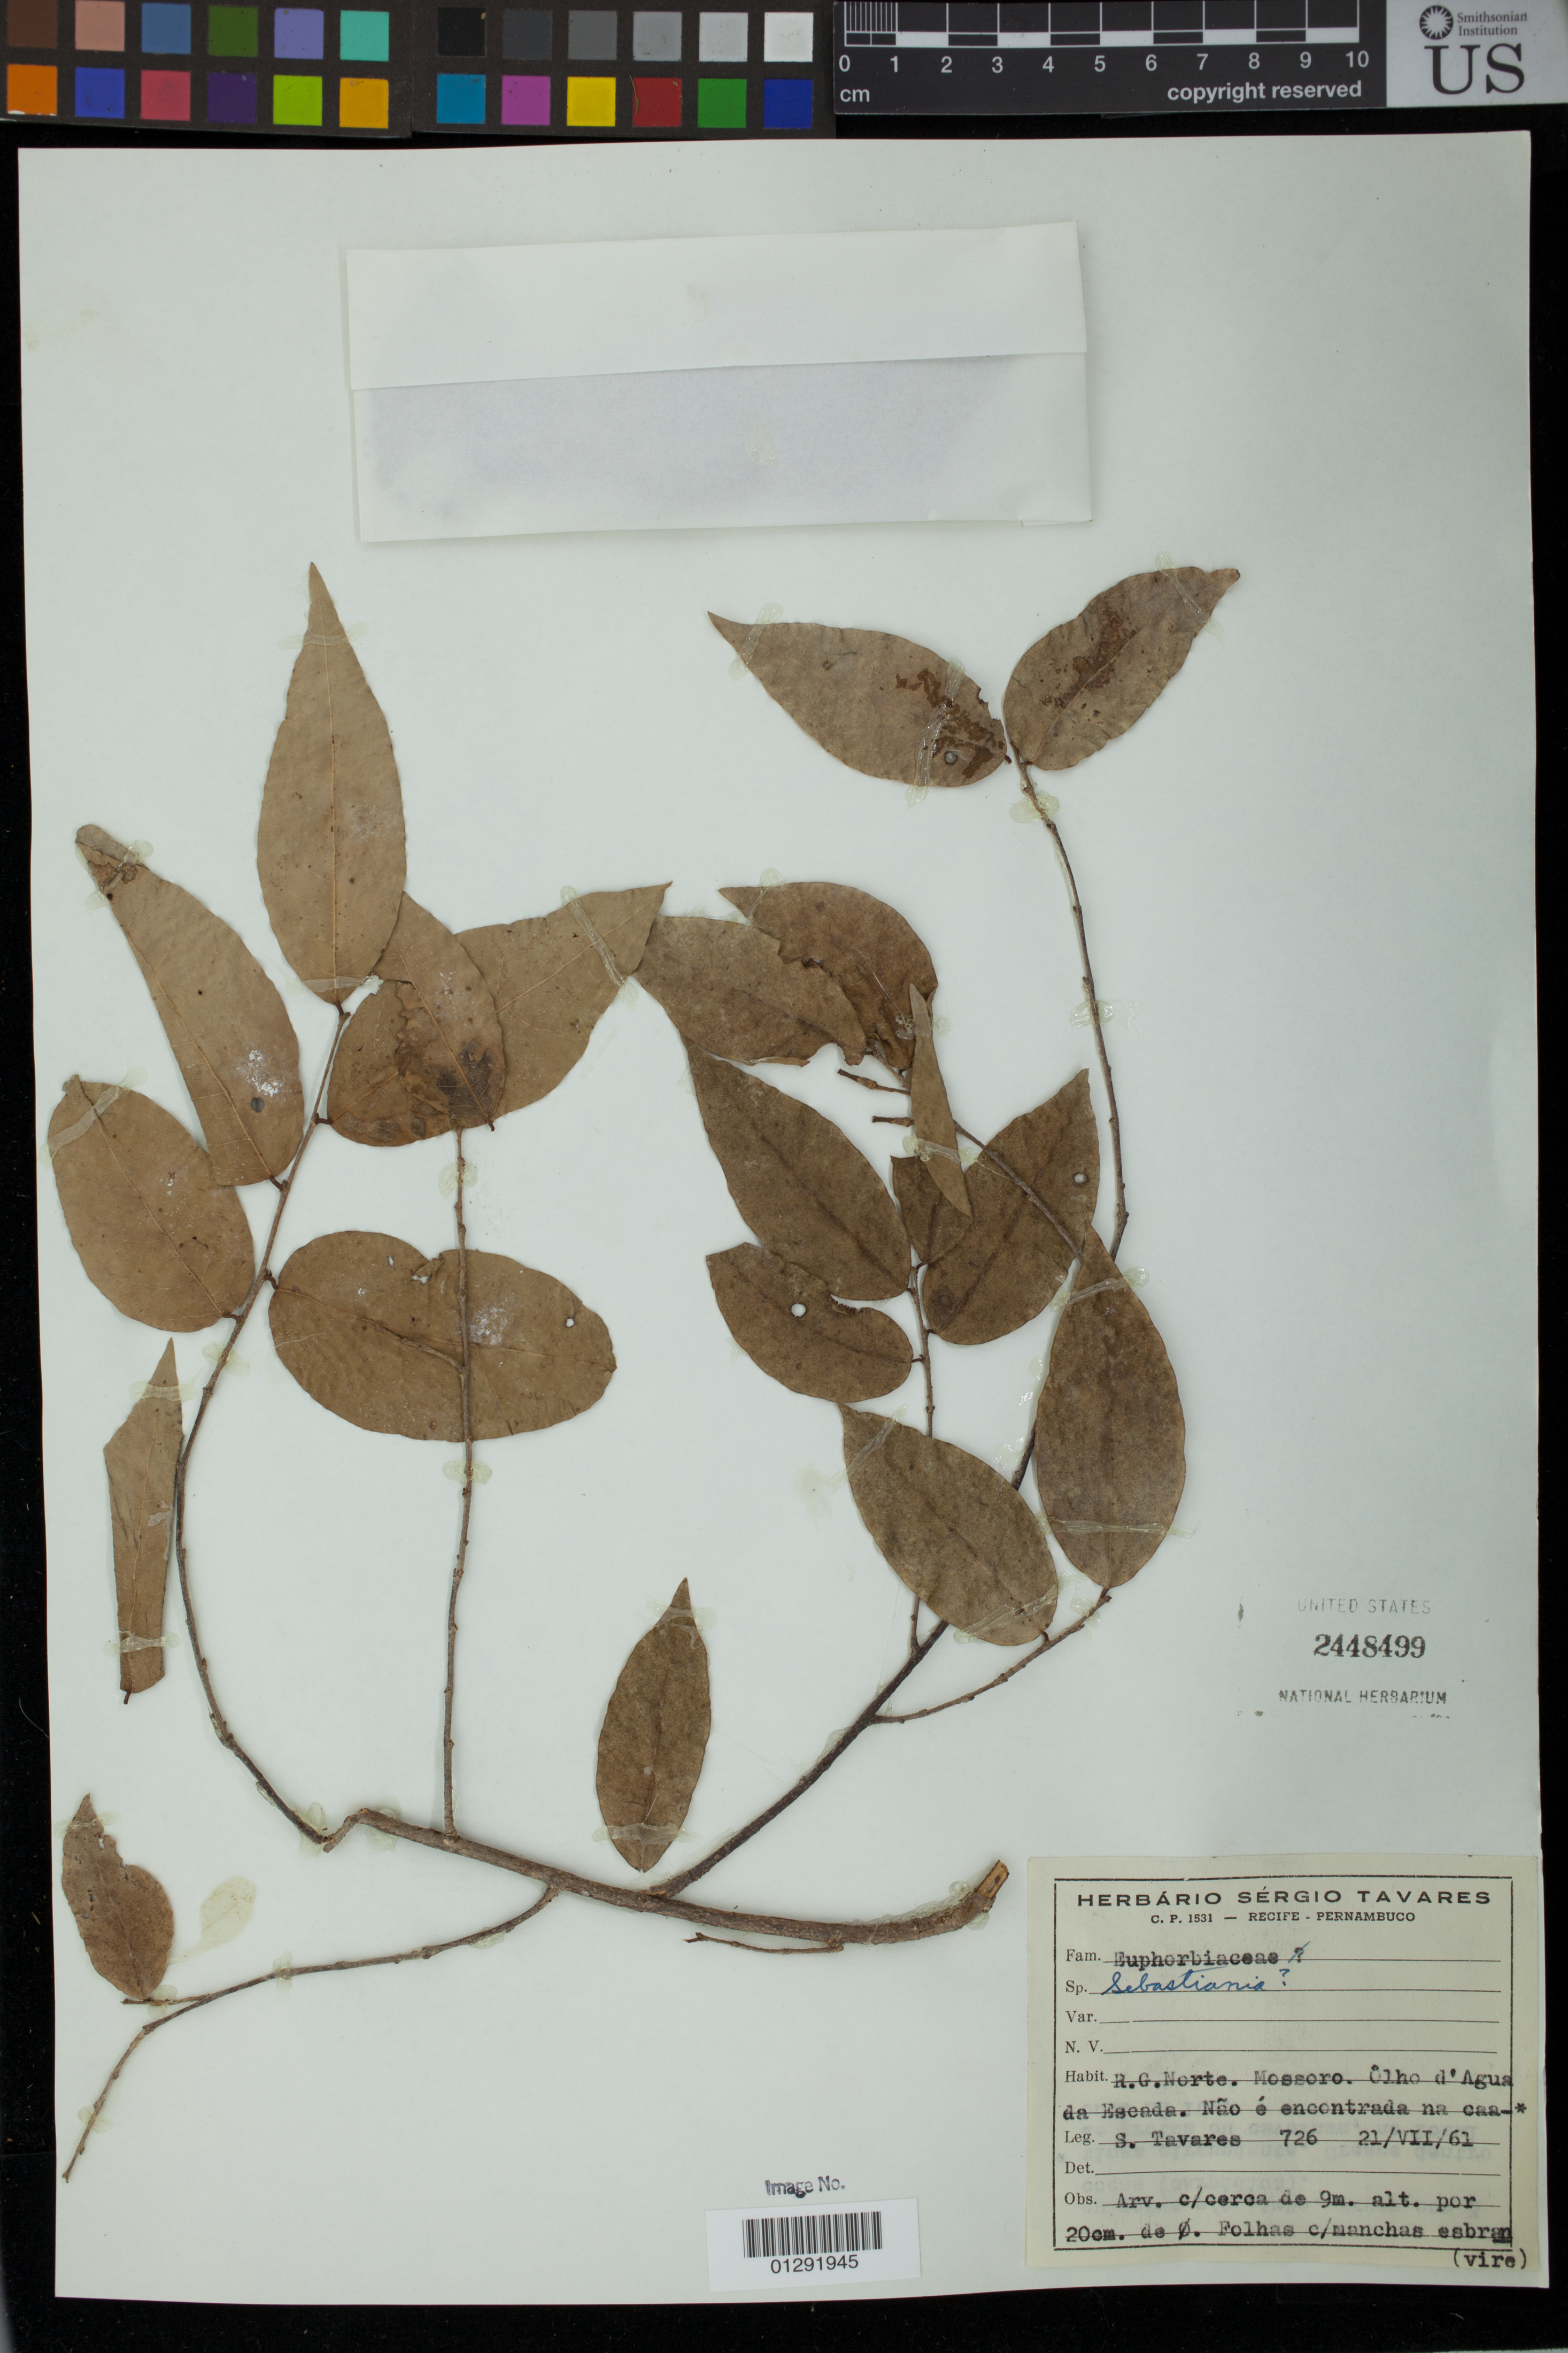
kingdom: Plantae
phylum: Tracheophyta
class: Magnoliopsida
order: Malpighiales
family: Euphorbiaceae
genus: Sebastiania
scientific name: Sebastiania sp.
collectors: S. Tavares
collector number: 726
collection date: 1961-07-21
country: Brazil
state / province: Rio Grande do Norte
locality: Mossoro. Olho d'Agua da Escada.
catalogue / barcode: US 2448499